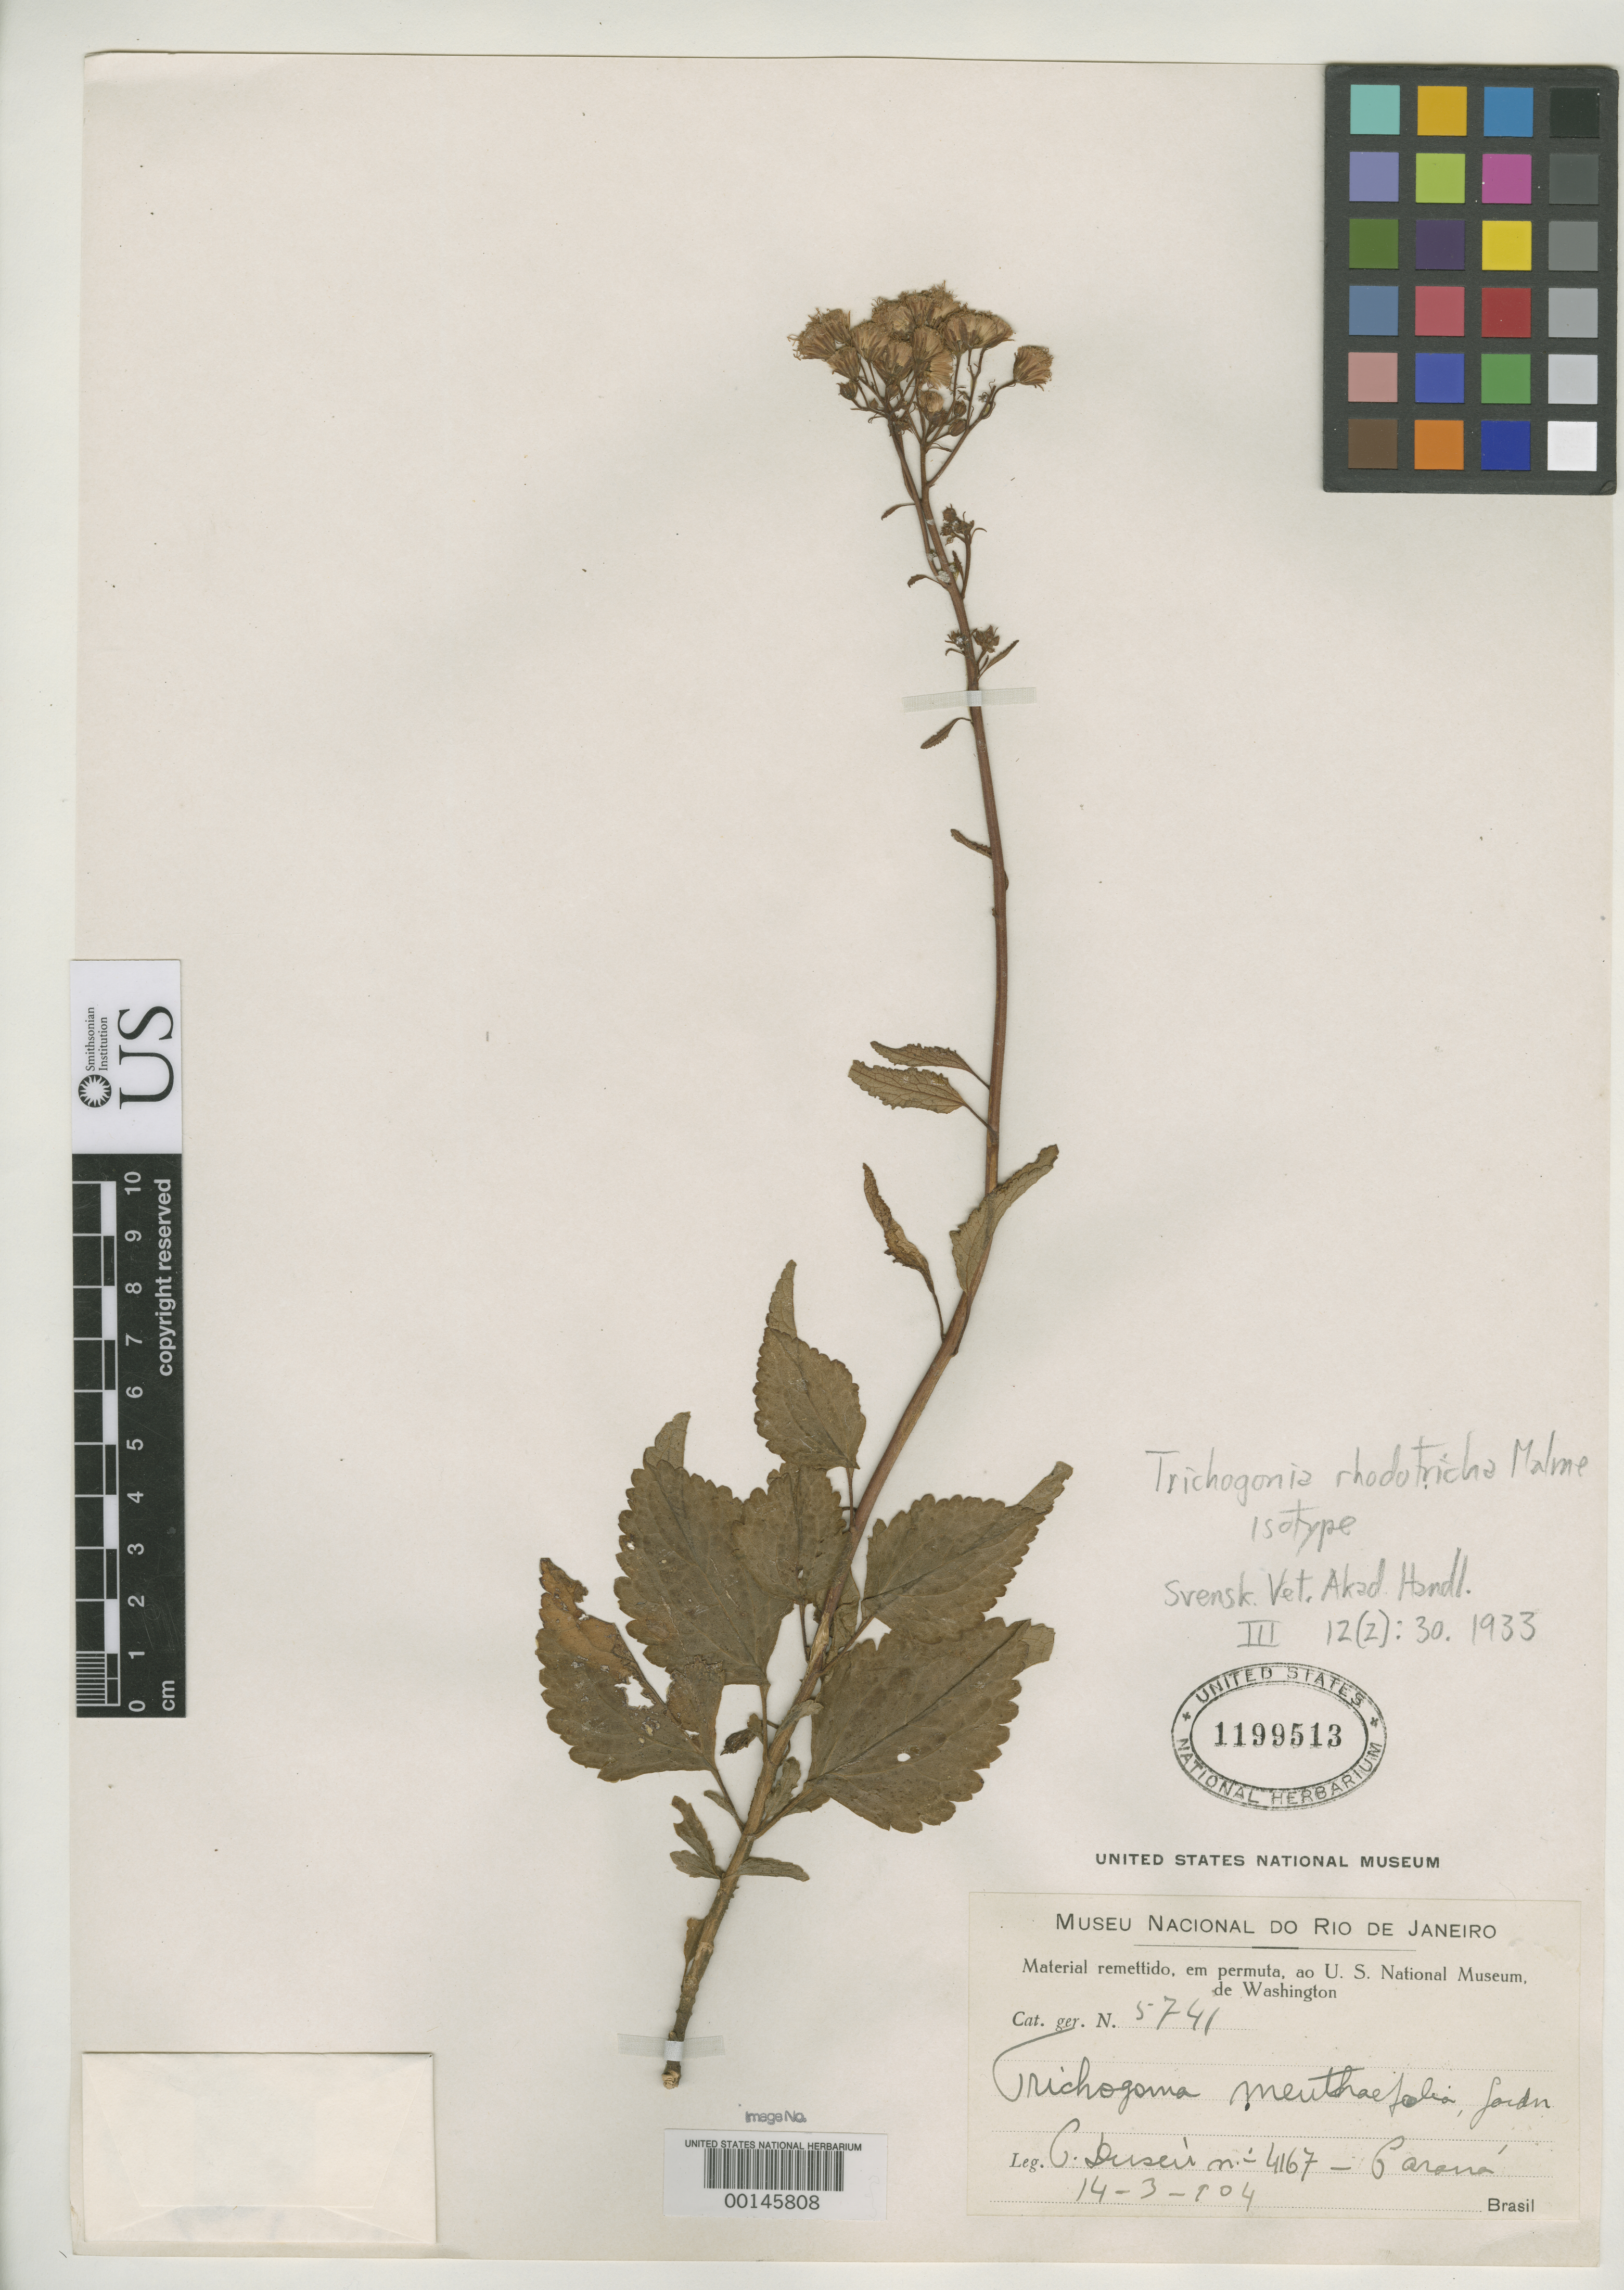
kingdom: Plantae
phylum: Tracheophyta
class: Magnoliopsida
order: Asterales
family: Asteraceae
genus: Trichogonia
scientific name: Trichogonia rhodotricha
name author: Malme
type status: Isotype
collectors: P. Dusén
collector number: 4167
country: Brazil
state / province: Rio de Janeiro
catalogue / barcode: US 1199513